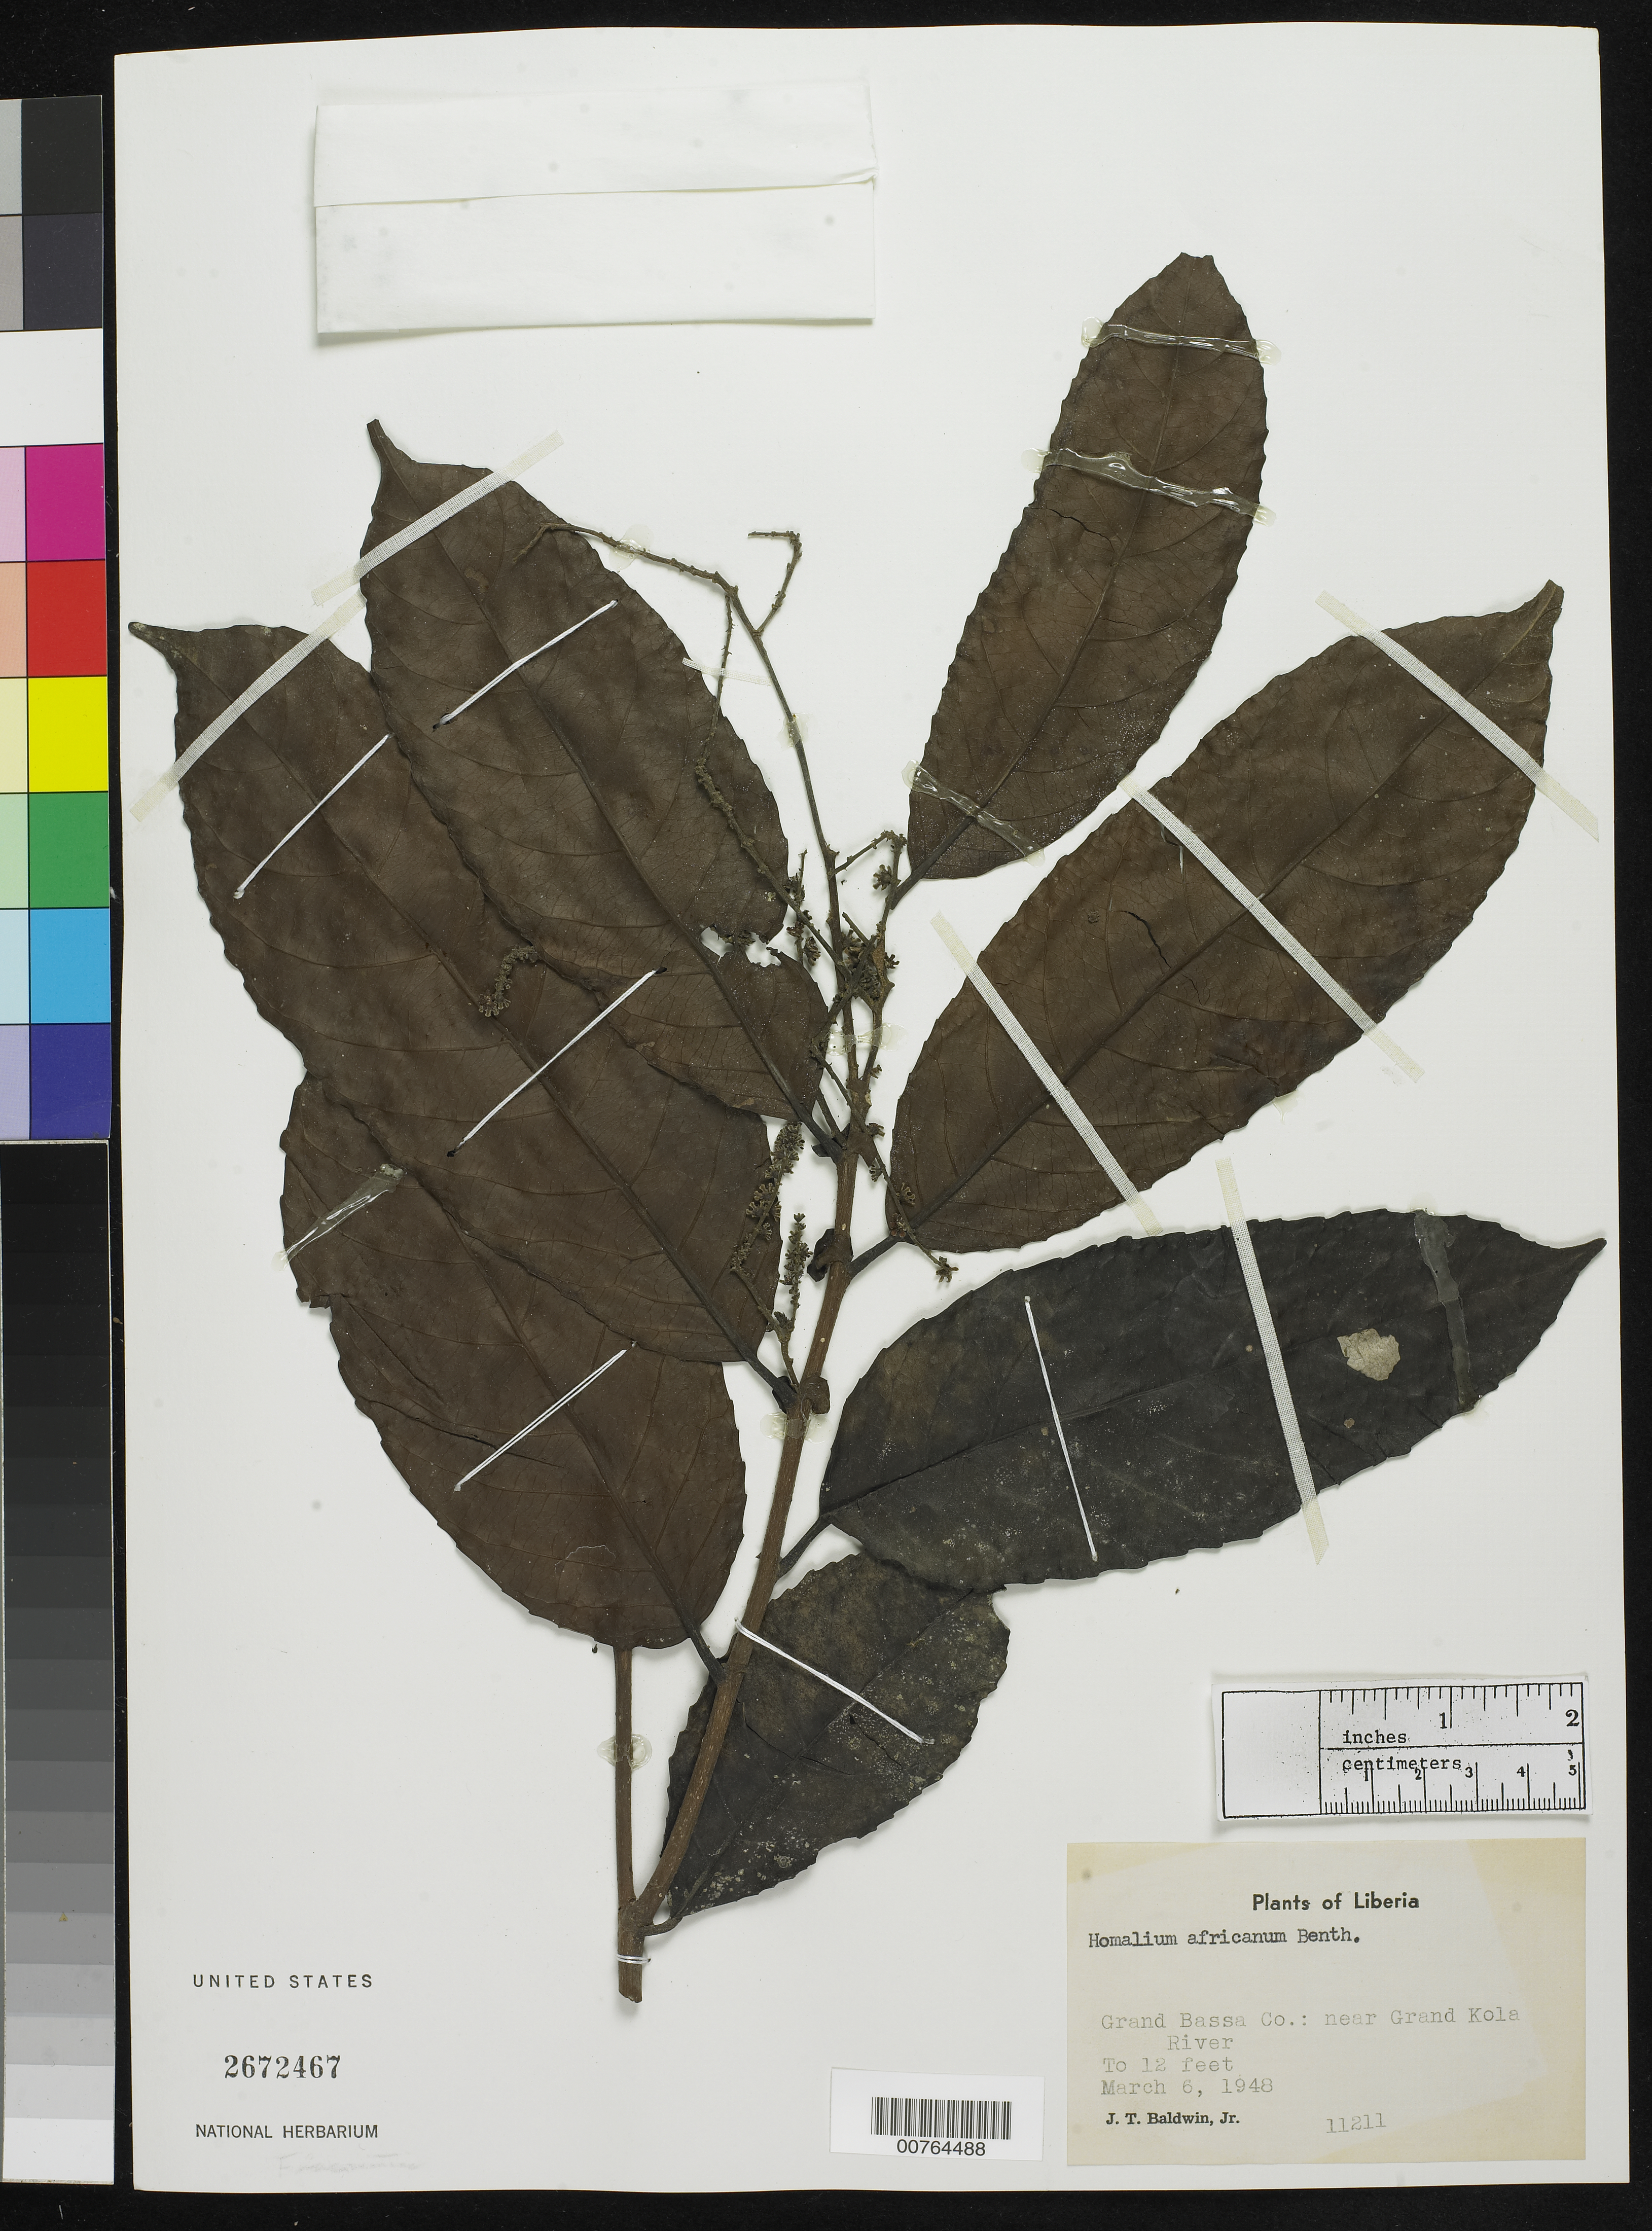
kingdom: Plantae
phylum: Tracheophyta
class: Magnoliopsida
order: Malpighiales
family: Salicaceae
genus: Homalium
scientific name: Homalium africanum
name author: (Hook. f.) Benth.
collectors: J. T. Baldwin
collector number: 11211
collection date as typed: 06 Mar 1948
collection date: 1948-03-06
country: Liberia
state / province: Grand Bassa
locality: near Grand Kola River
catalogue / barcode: US 2672467